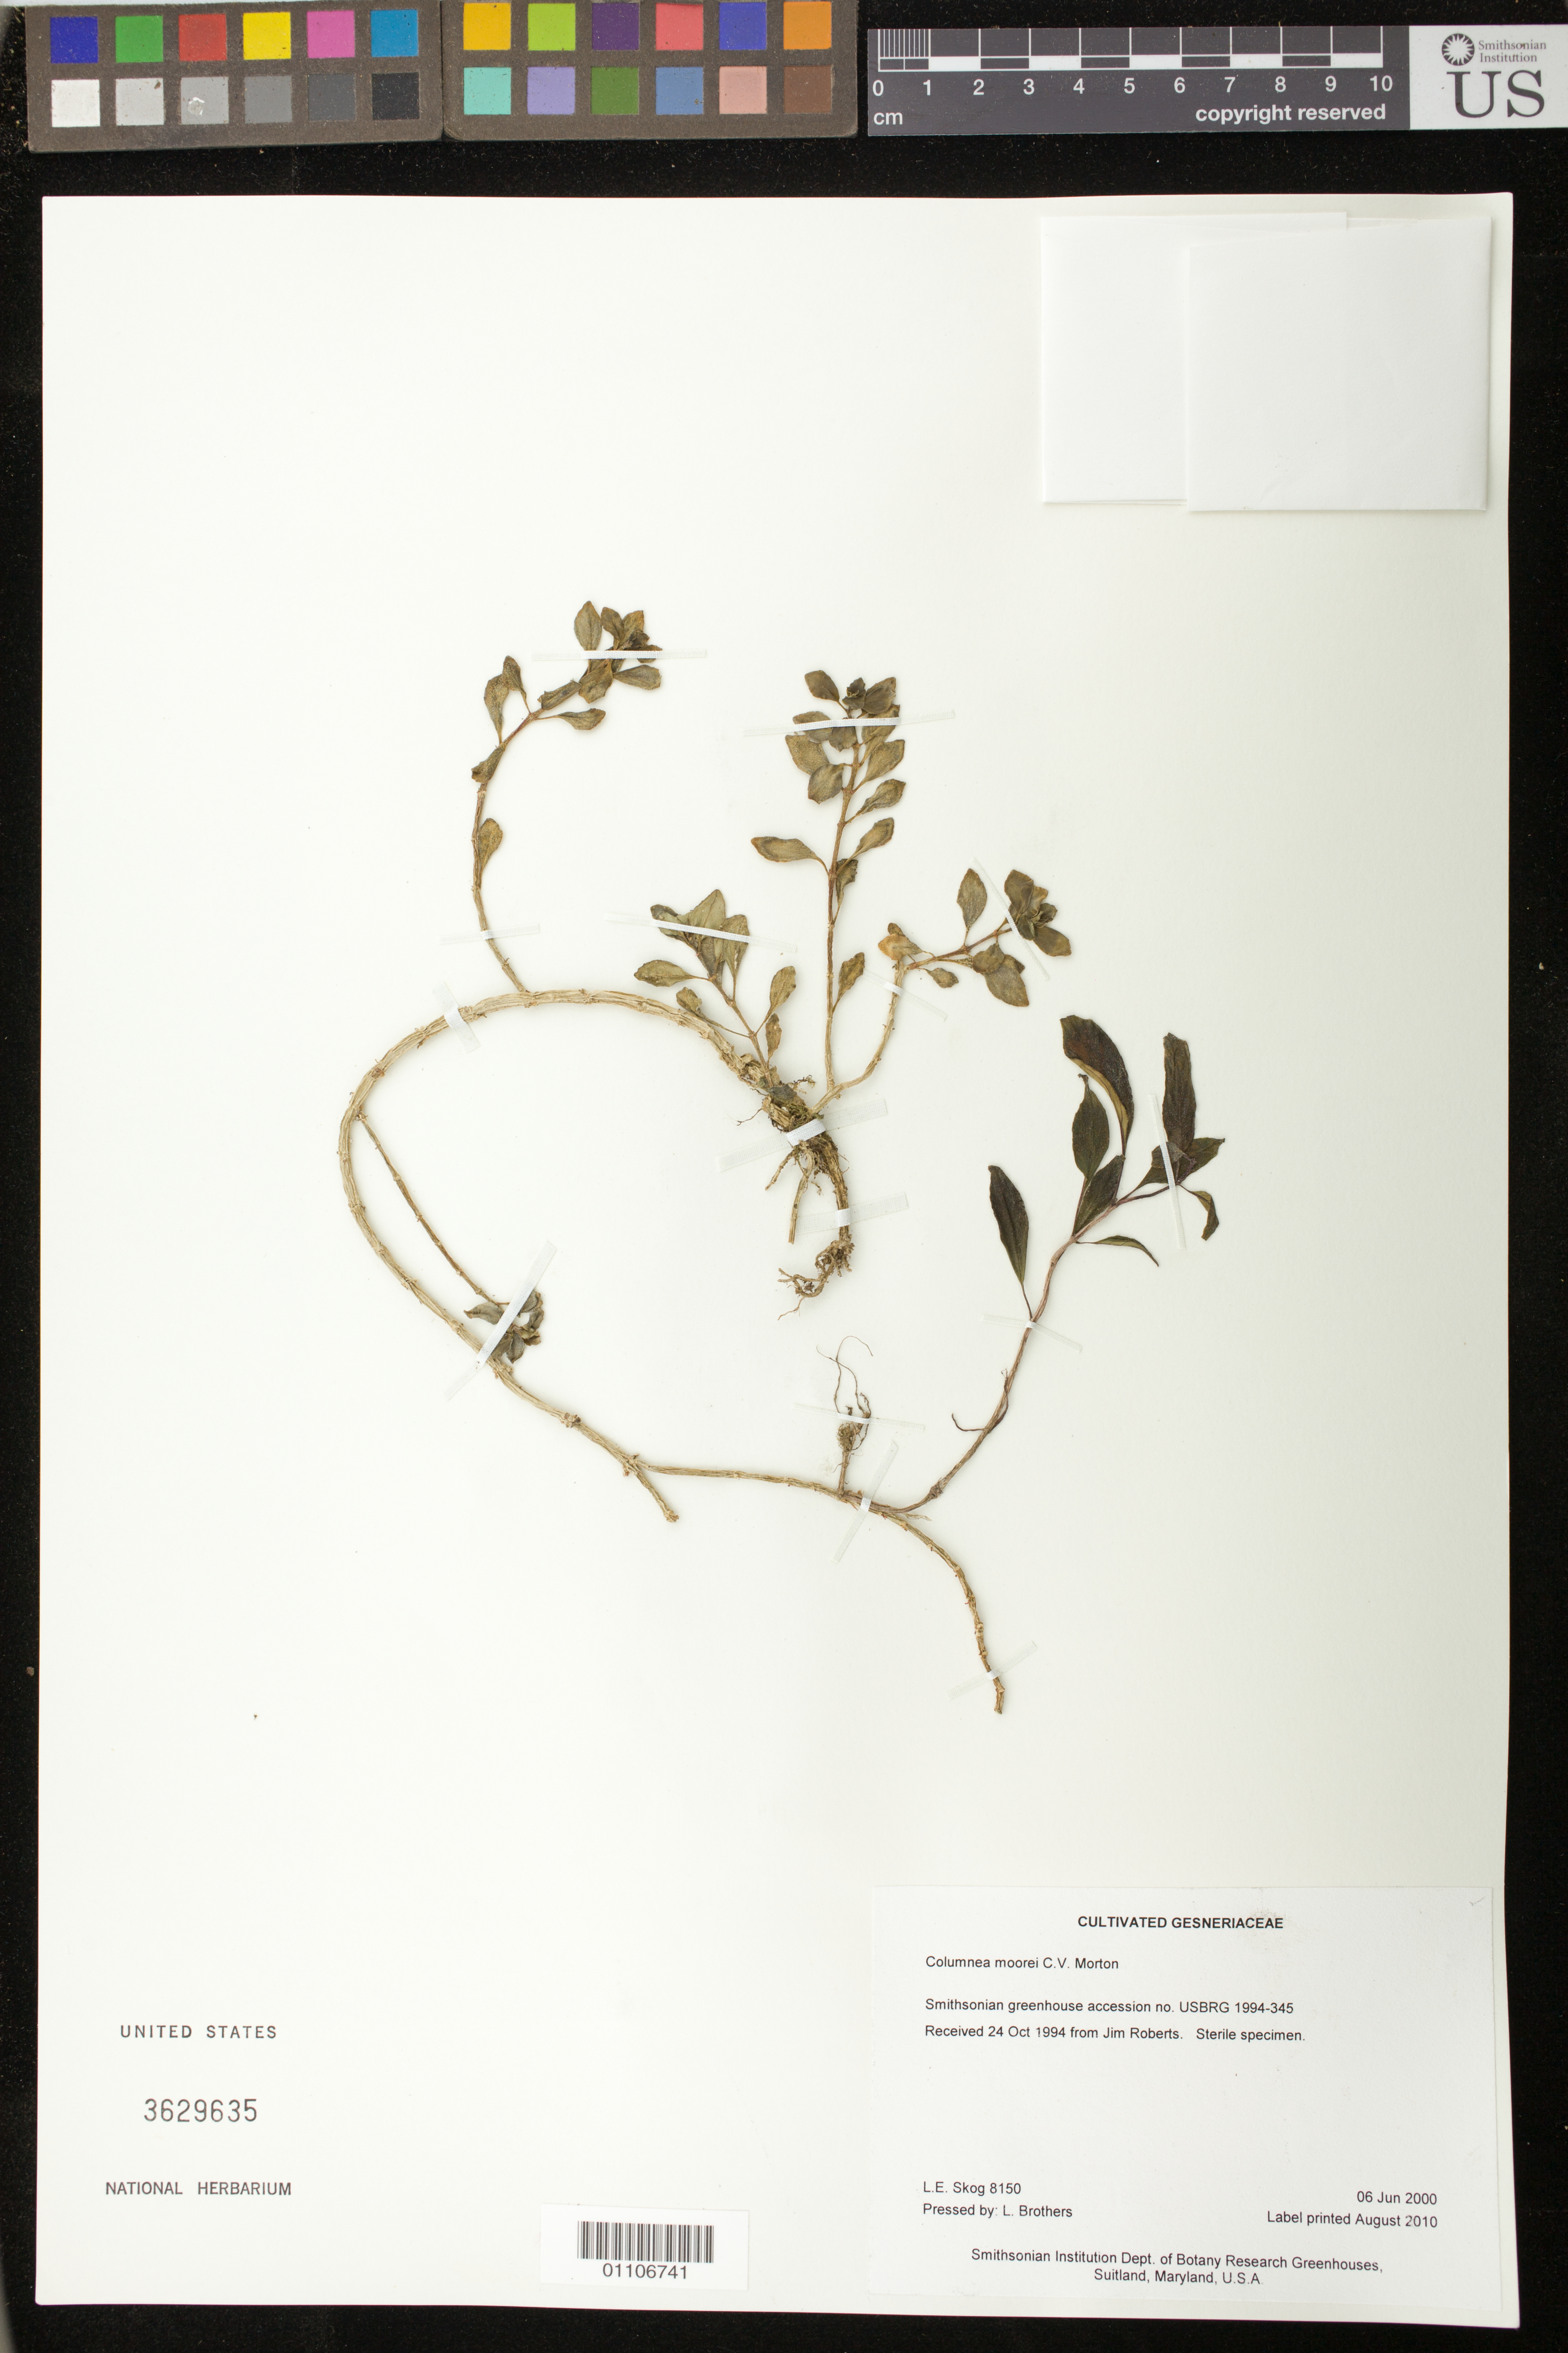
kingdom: Plantae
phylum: Tracheophyta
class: Magnoliopsida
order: Lamiales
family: Gesneriaceae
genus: Columnea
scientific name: Columnea moorei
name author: C.V. Morton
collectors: L. E. Skog & L. Brothers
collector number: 8150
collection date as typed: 06 Jun 2000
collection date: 2000-06-06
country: United States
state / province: Maryland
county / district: Prince George's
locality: Smithsonian Institution Dept. of Botany Research Greenhouses, Suitland, Maryland, U.S.A.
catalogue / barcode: US 3629635